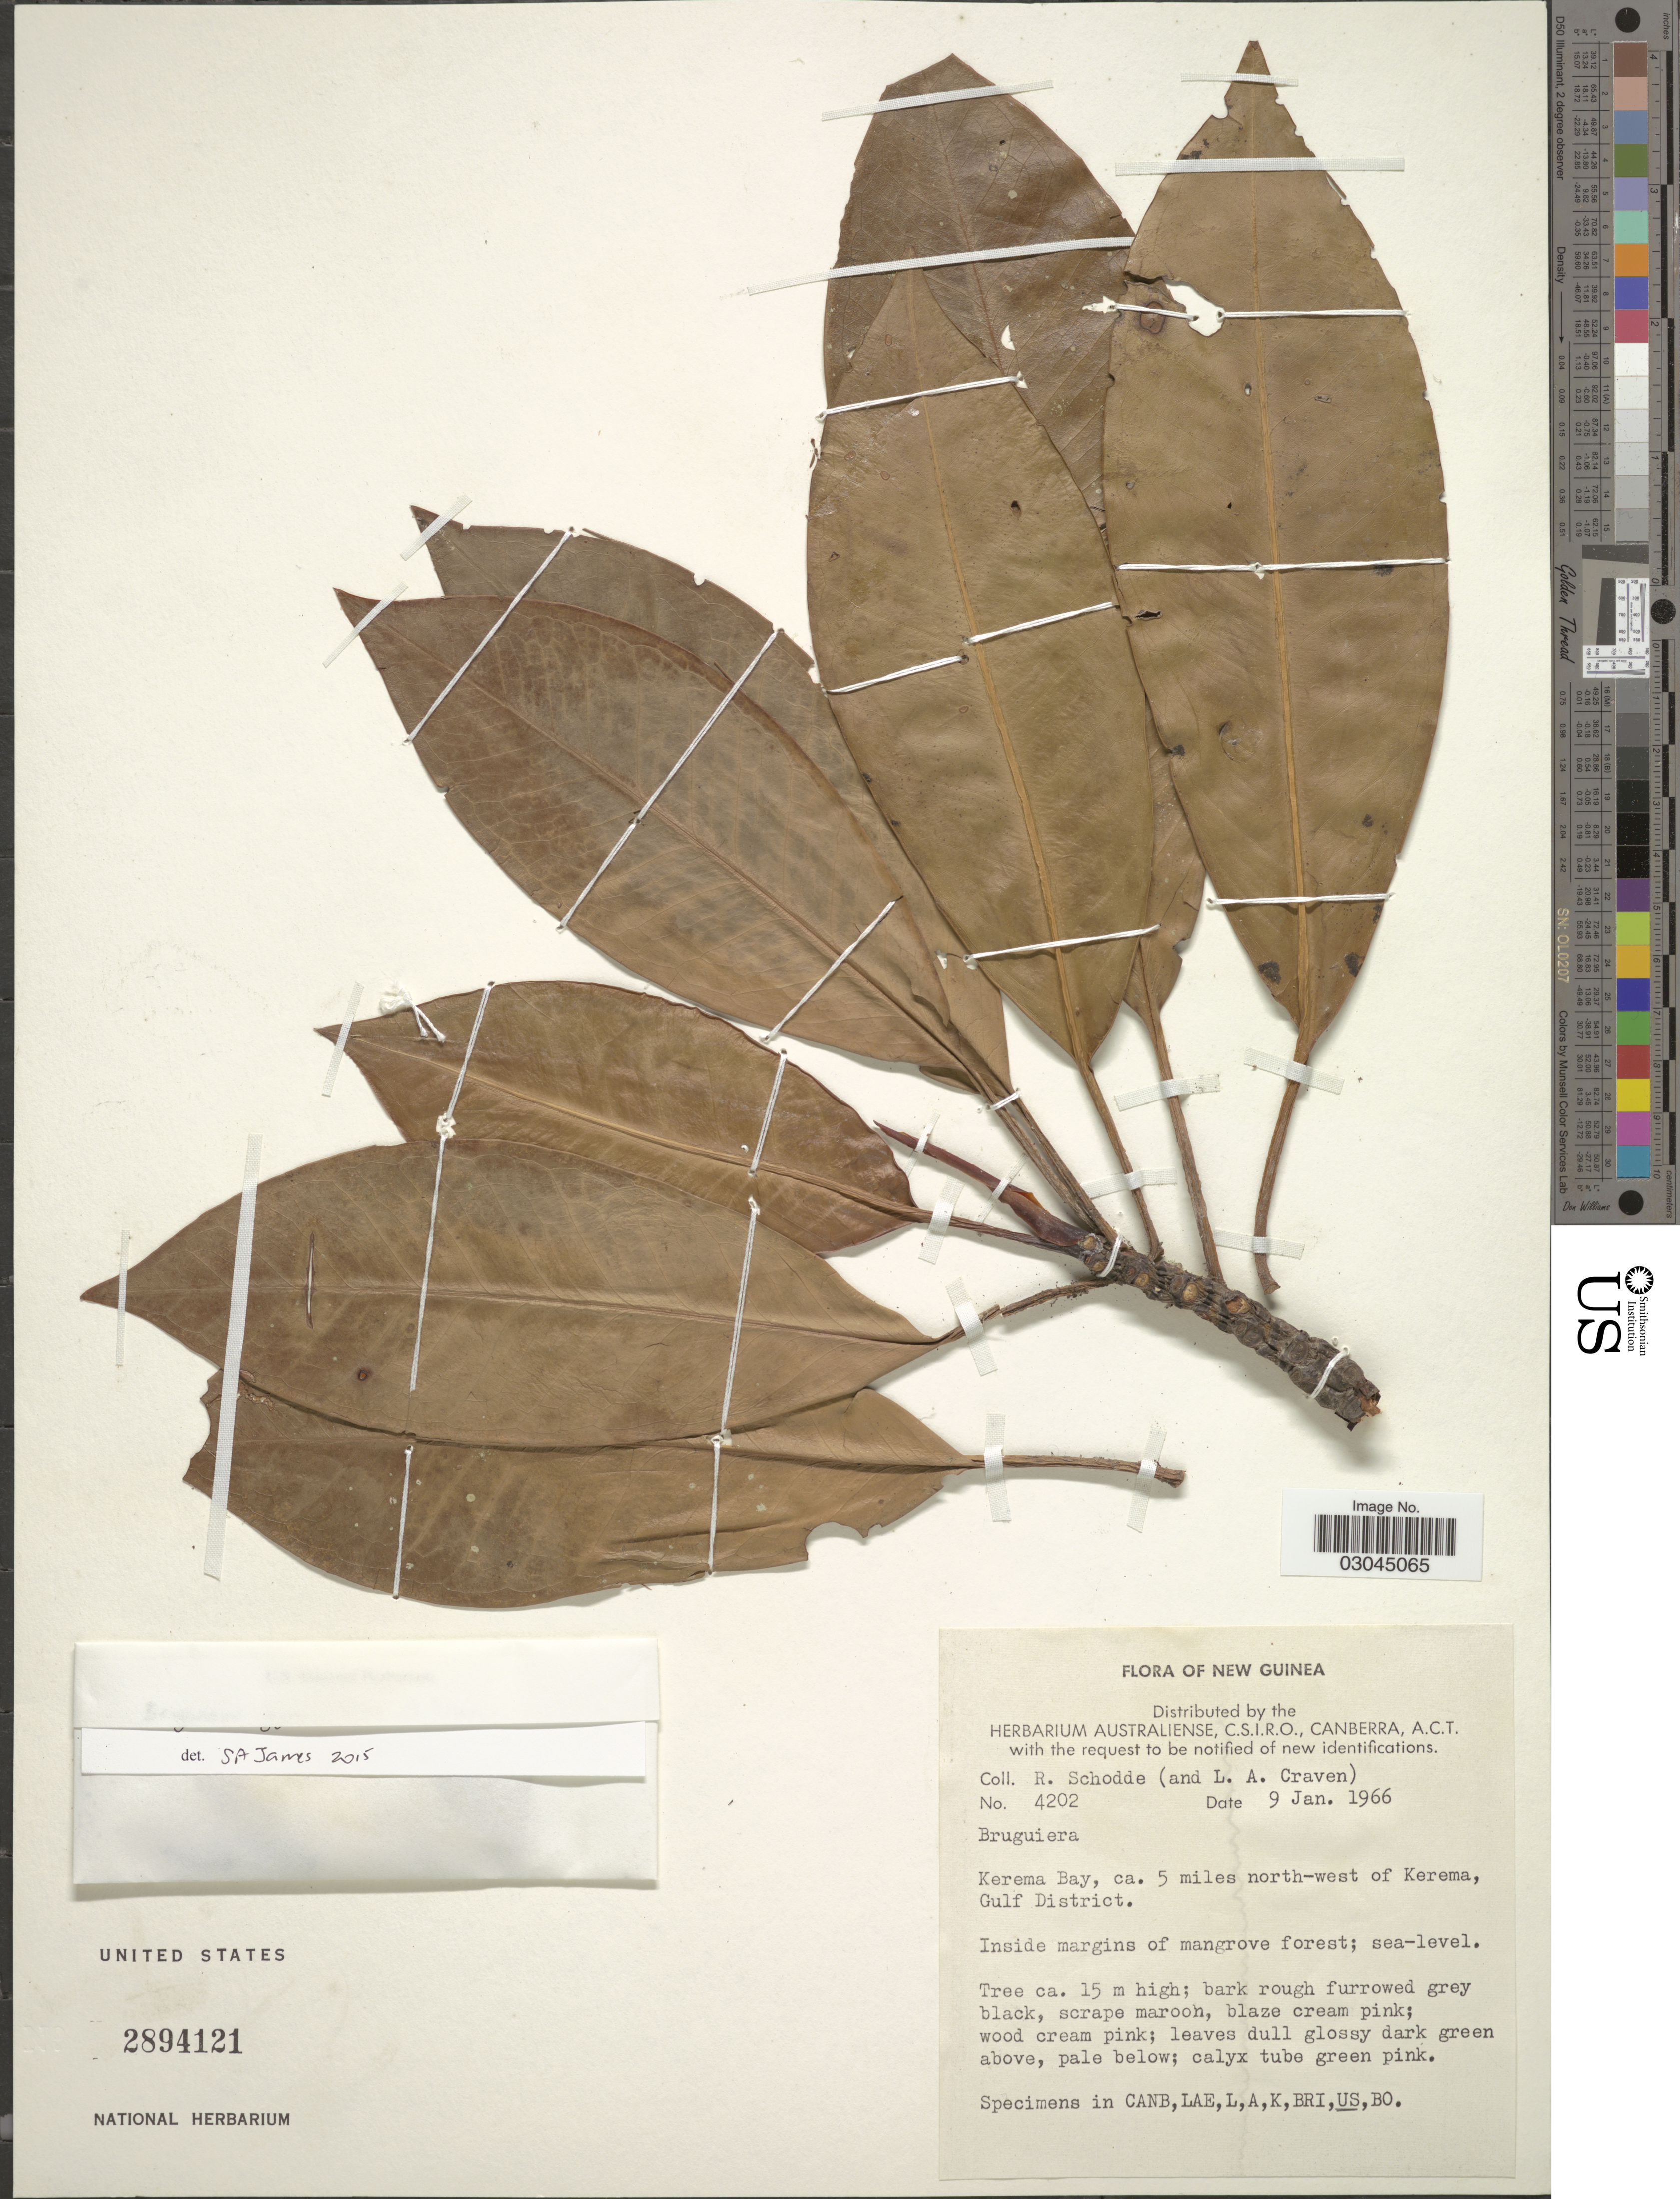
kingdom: Plantae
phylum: Tracheophyta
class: Magnoliopsida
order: Malpighiales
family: Rhizophoraceae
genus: Bruguiera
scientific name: Bruguiera gymnorhiza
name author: (L.) Savigny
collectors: R. Schodde & L. A. Craven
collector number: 4202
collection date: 1966-01-09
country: Papua New Guinea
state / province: Gulf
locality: New Guinea, Kerema Bay, ca. 5 miles north-west of Kerema, Gulf District.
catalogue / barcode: US 2894121